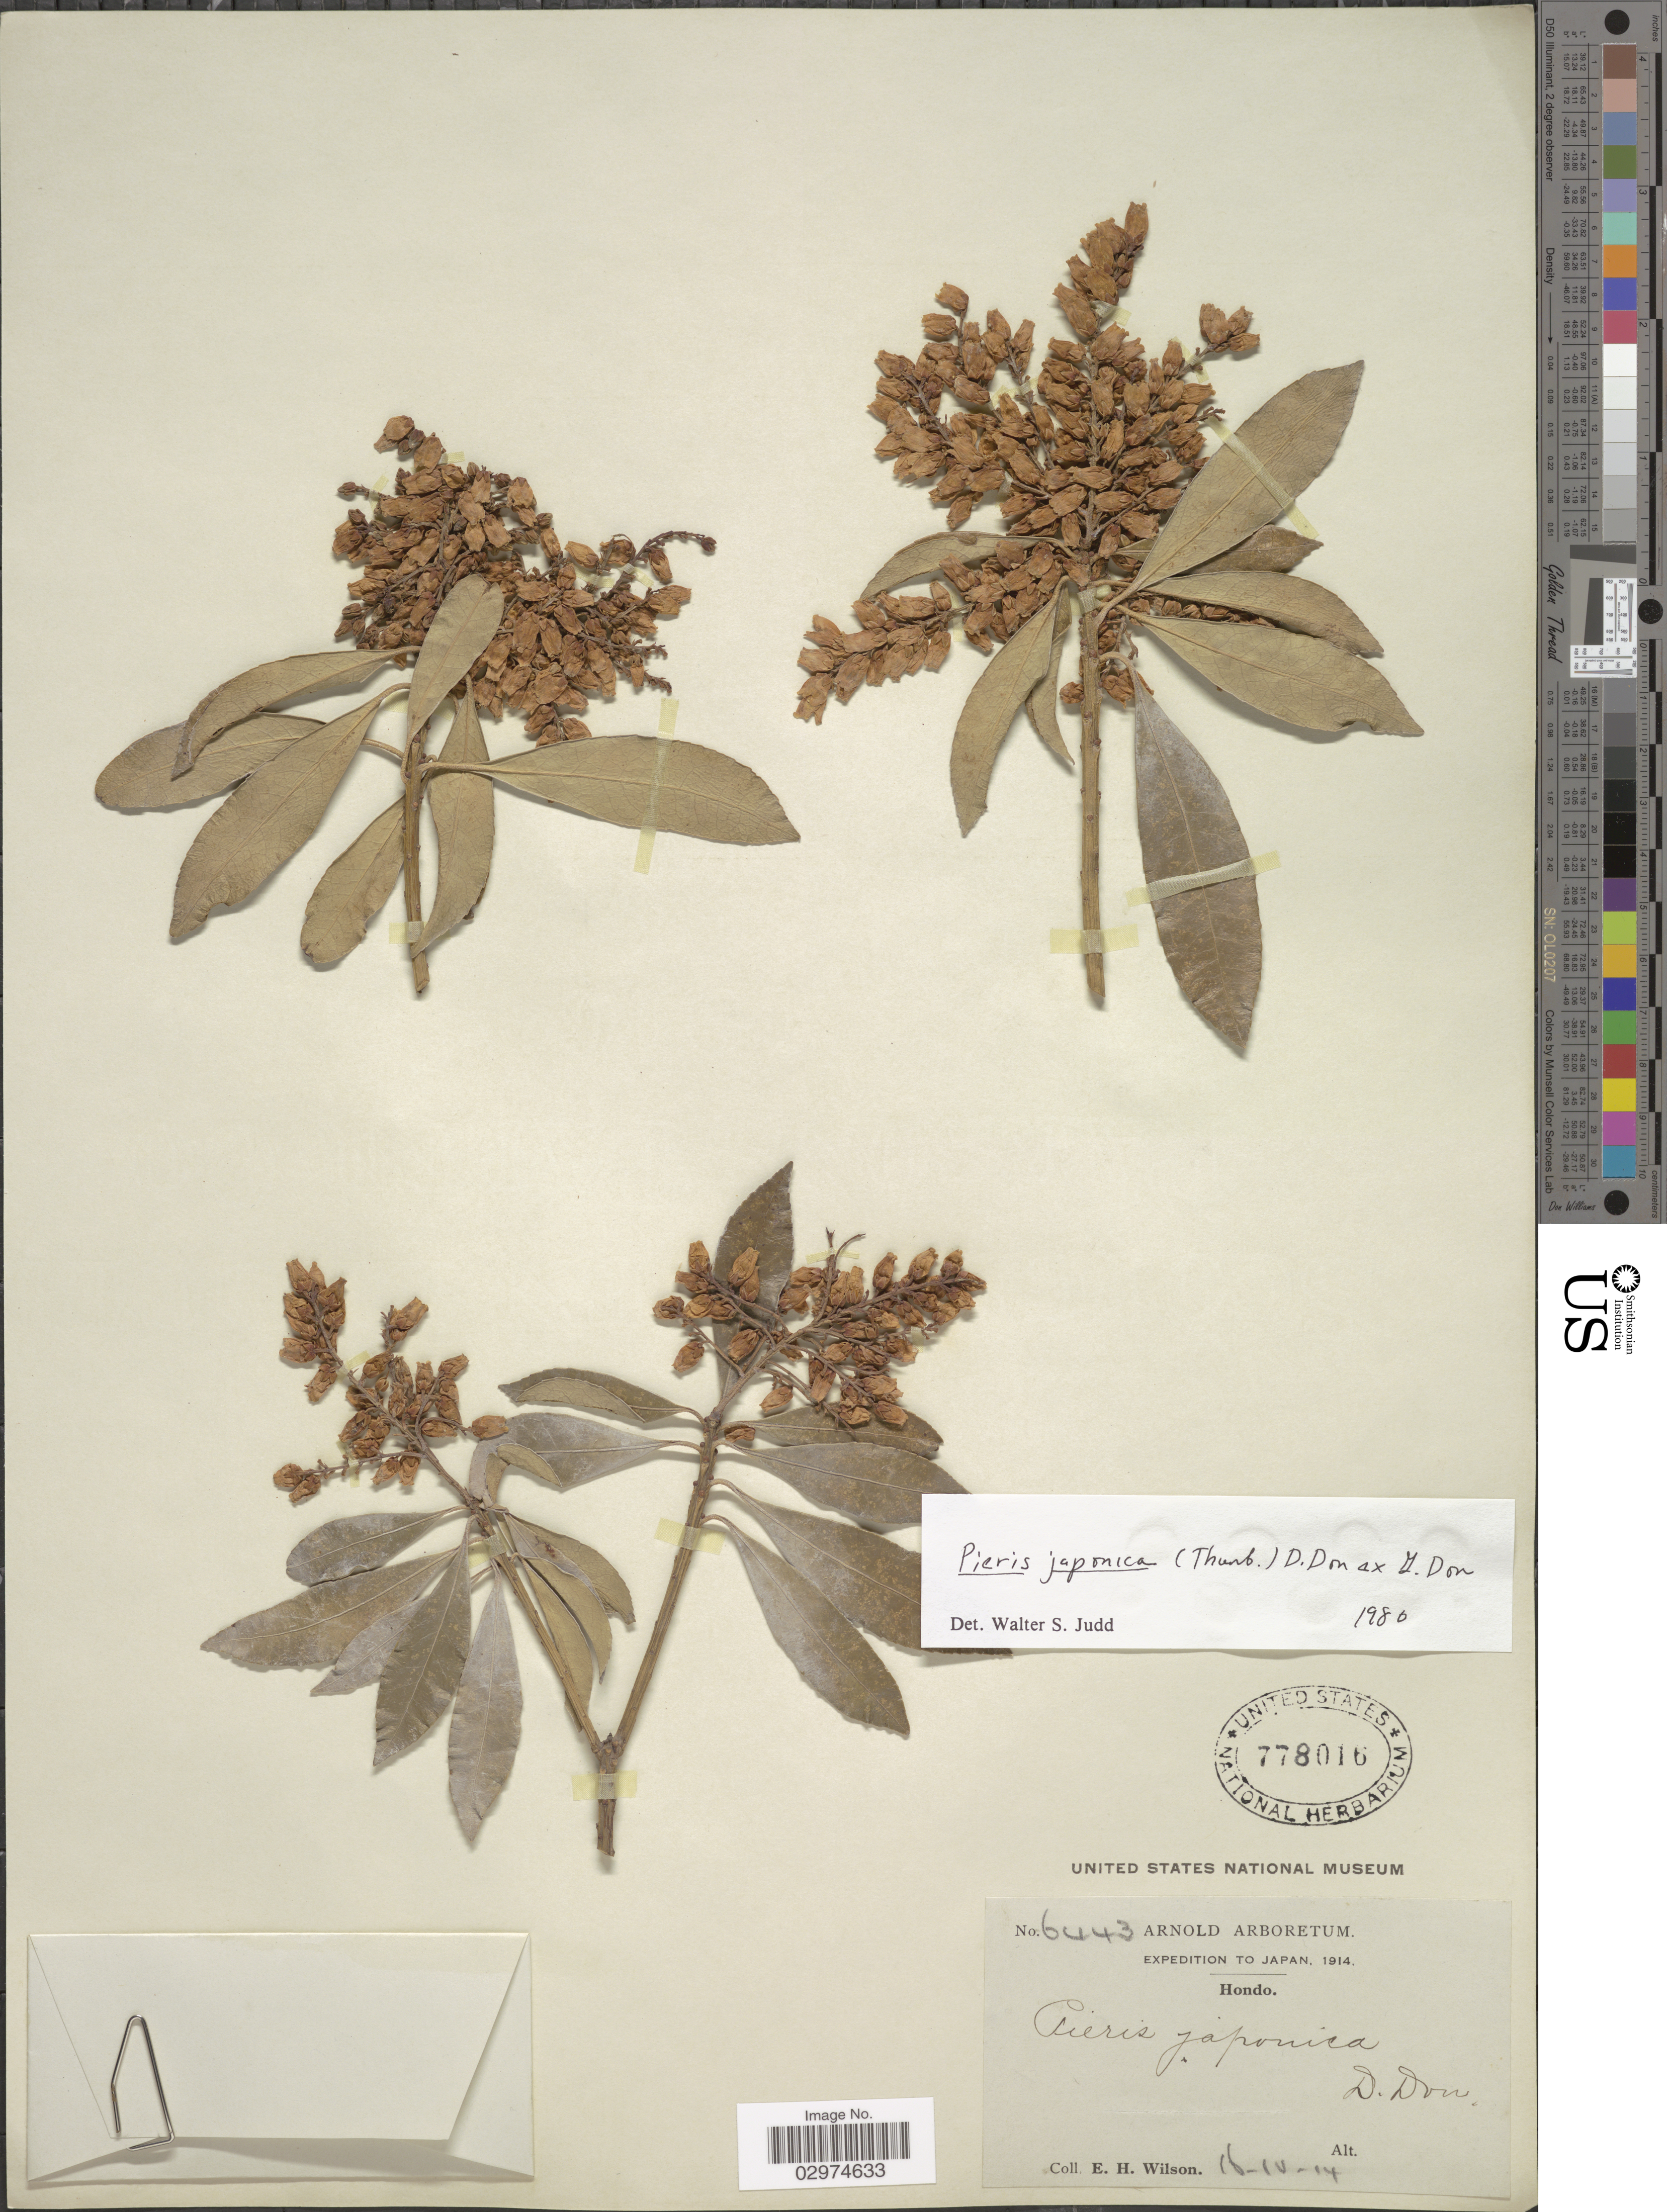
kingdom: Plantae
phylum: Tracheophyta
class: Magnoliopsida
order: Ericales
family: Ericaceae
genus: Pieris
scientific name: Pieris japonica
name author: (Thunb.) D. Don ex G. Don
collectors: E. Wilson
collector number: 6443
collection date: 1914-10-16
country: Japan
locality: Hondo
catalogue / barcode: US 778016